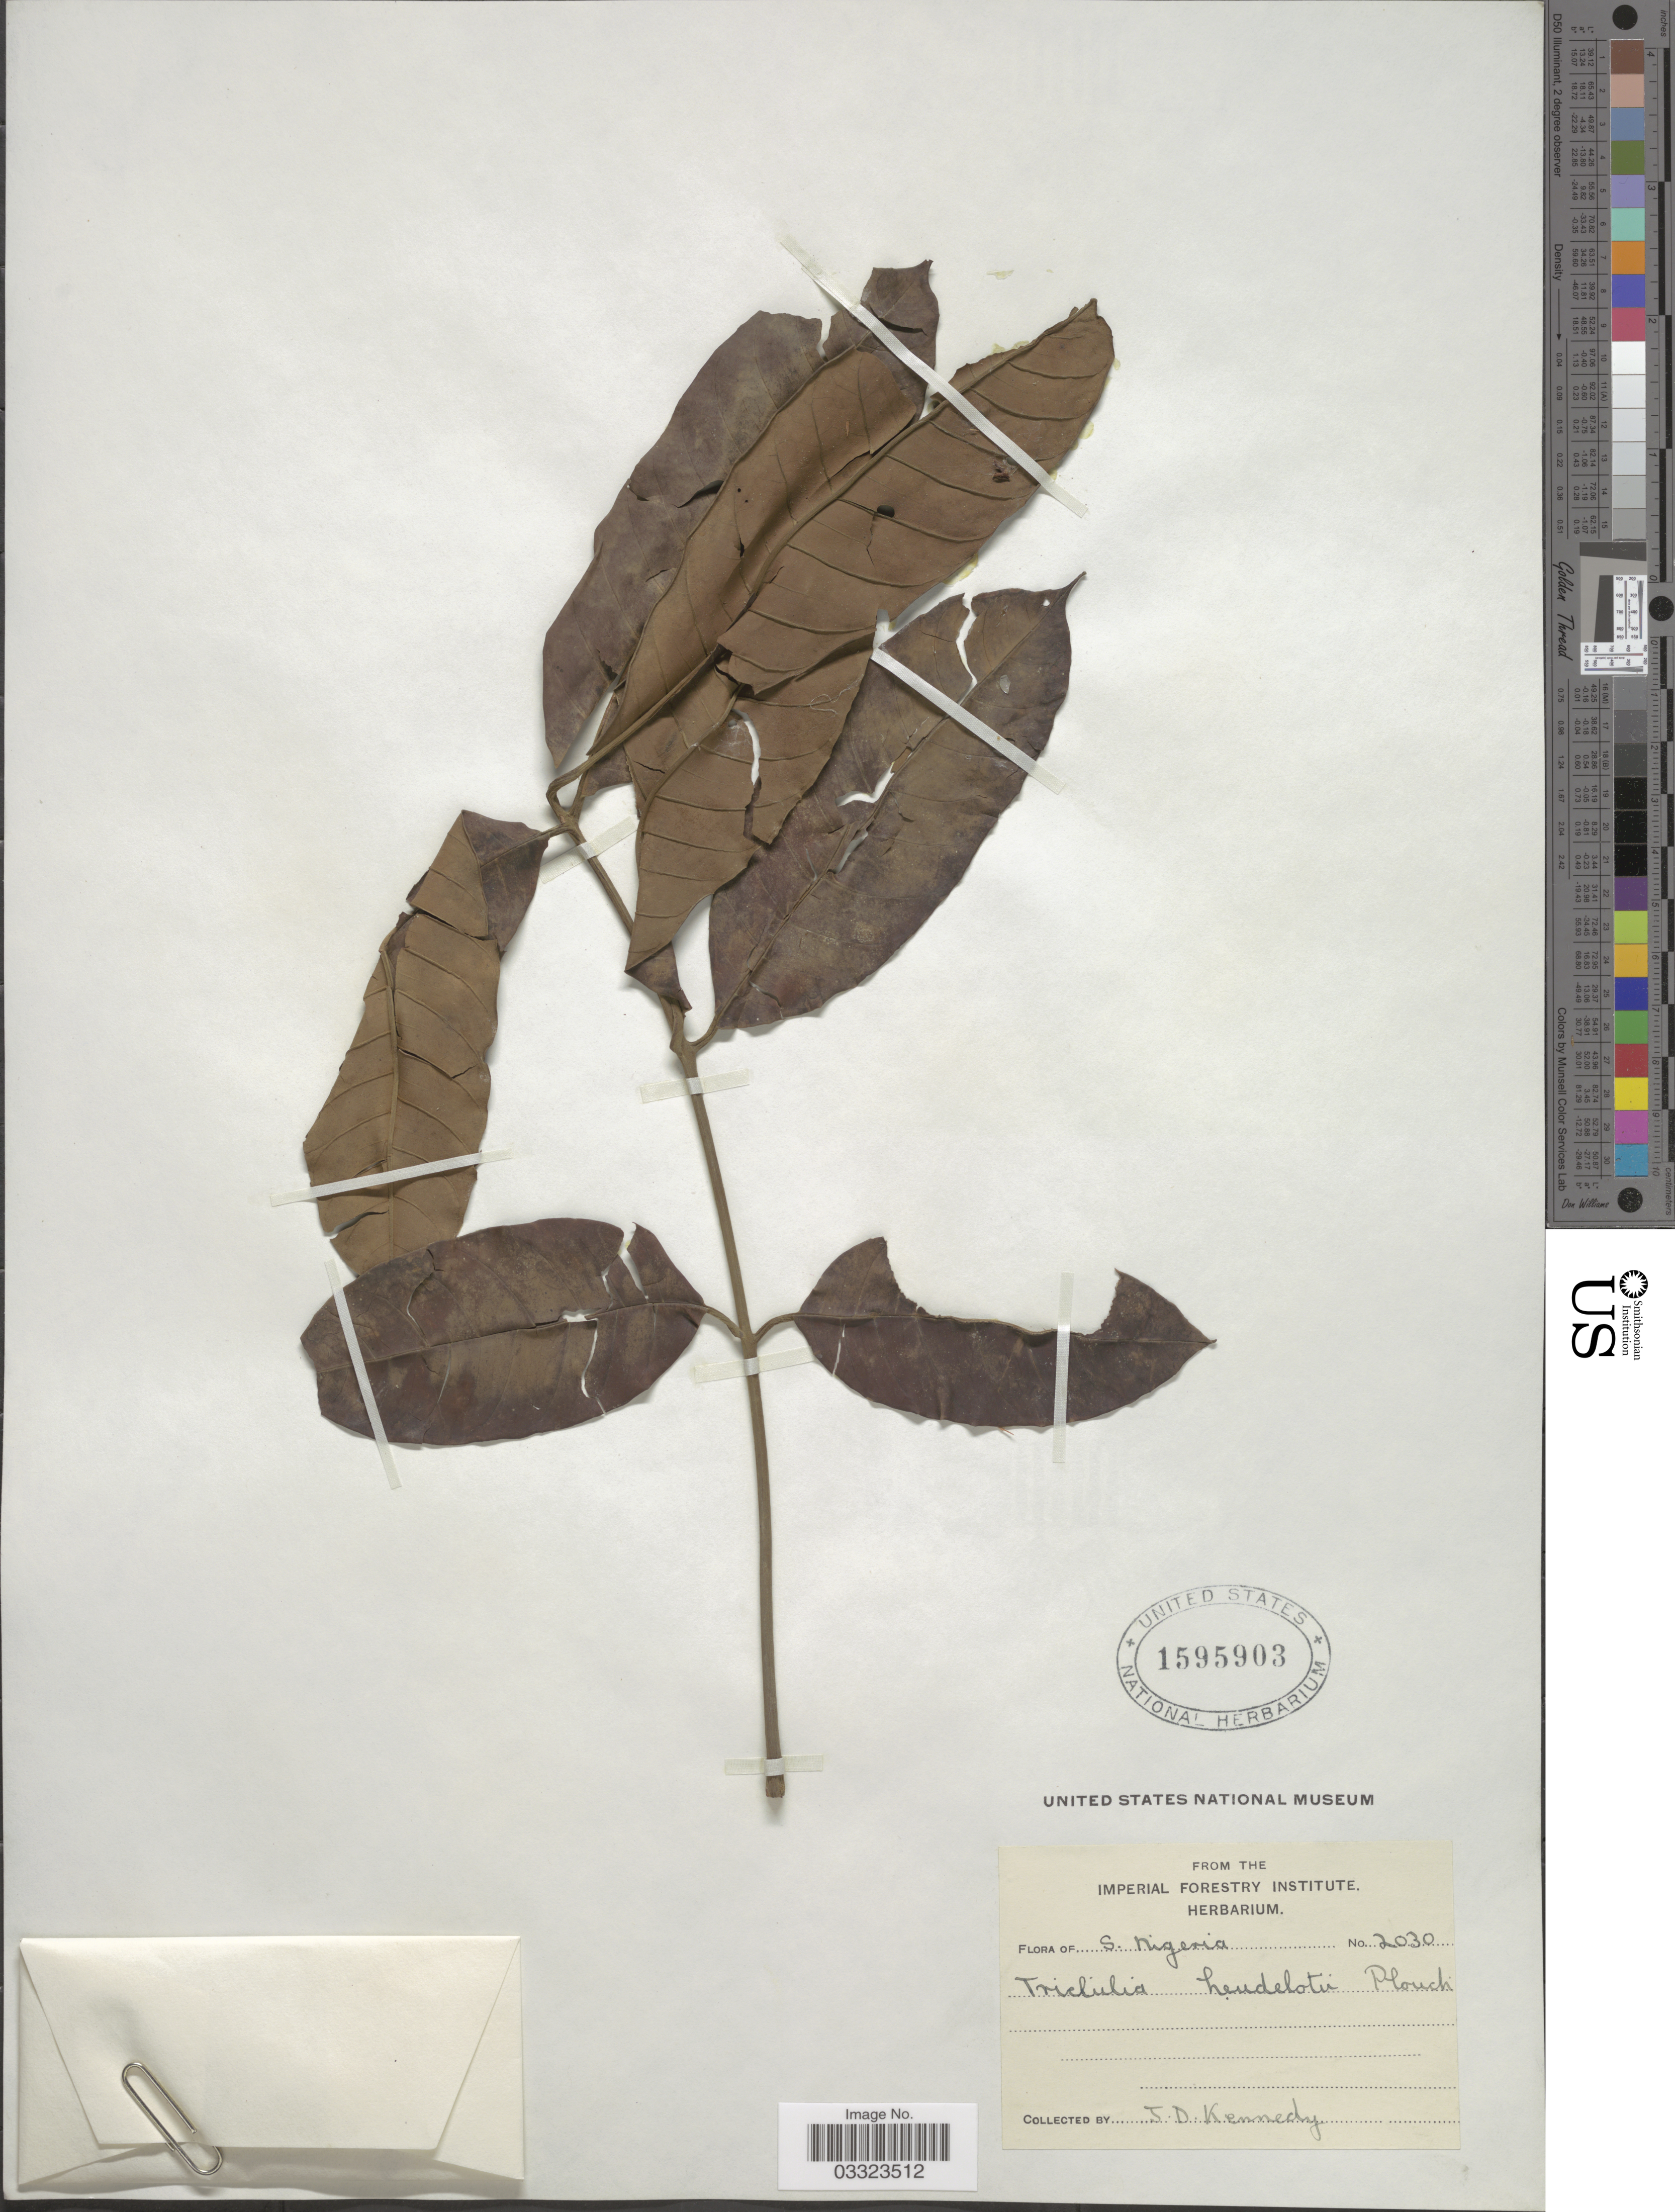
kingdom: Plantae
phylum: Tracheophyta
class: Magnoliopsida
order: Sapindales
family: Meliaceae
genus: Trichilia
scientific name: Trichilia heudelotii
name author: Planch. ex Oliv.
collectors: J. D. Kennedy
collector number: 2030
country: Nigeria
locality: S. Nigeria.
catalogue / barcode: US 1595903